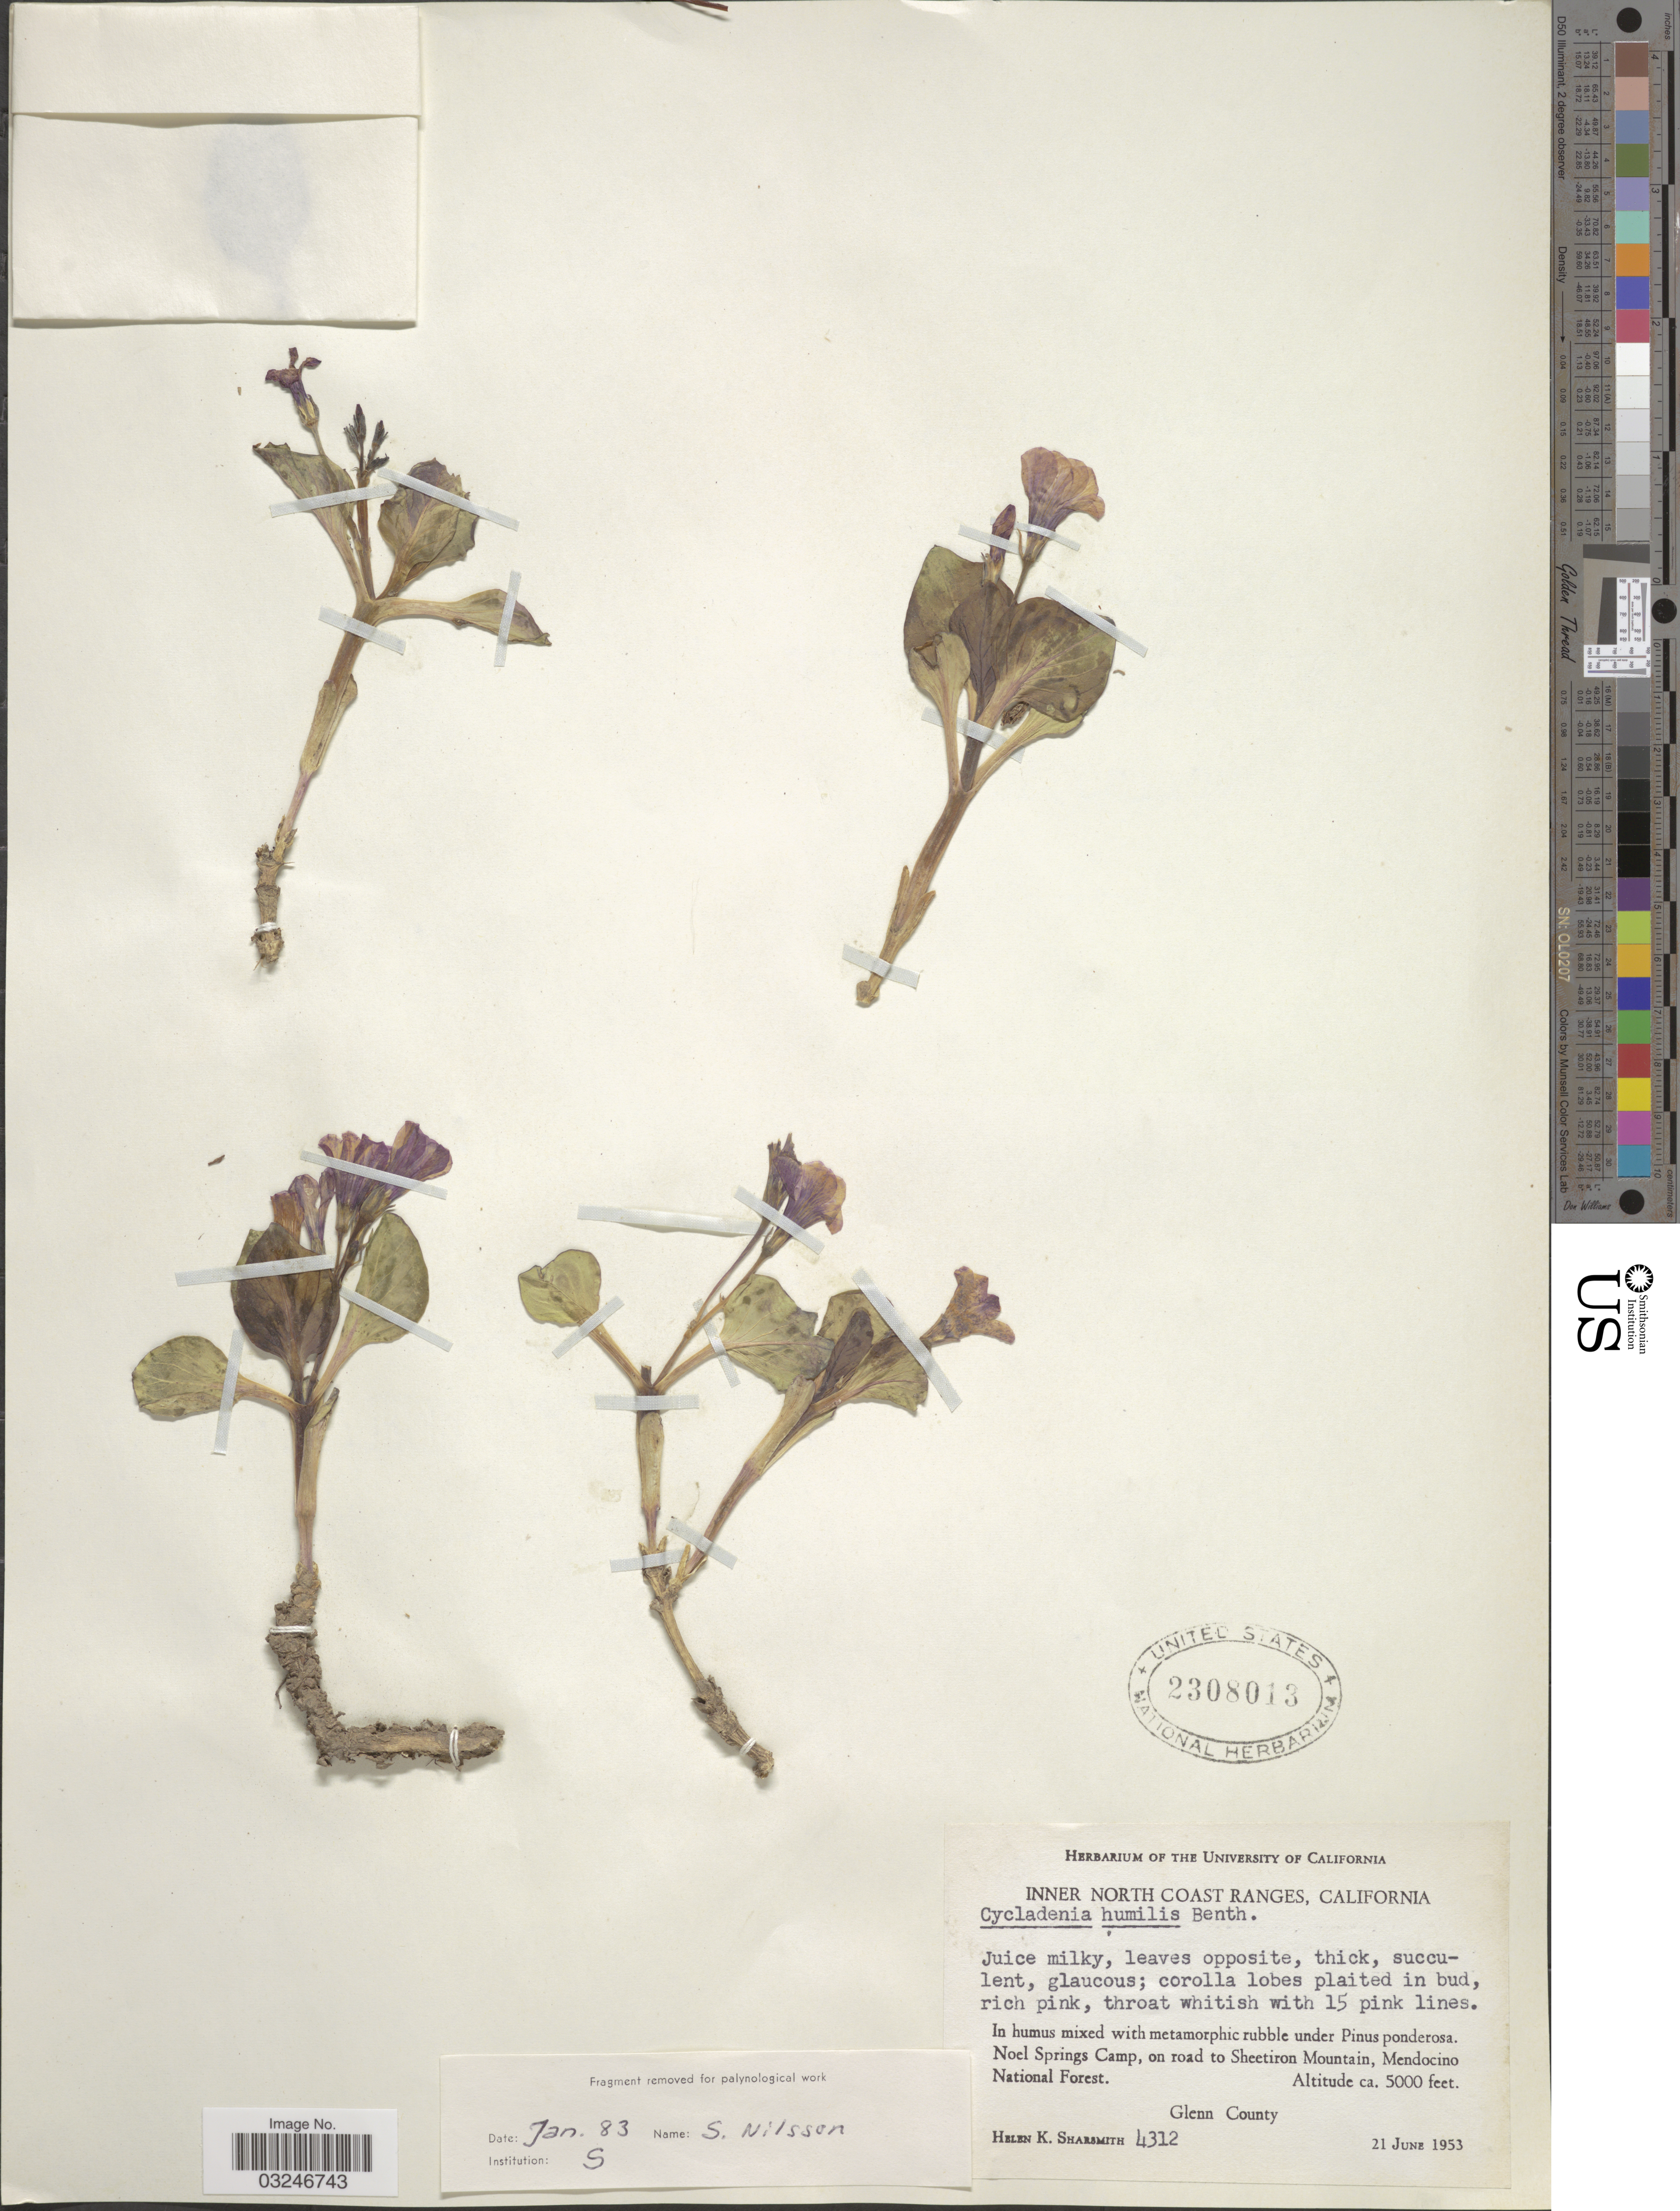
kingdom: Plantae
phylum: Tracheophyta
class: Magnoliopsida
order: Gentianales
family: Apocynaceae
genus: Cycladenia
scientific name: Cycladenia humilis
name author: Benth.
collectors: H. Sharsmith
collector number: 4312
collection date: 1953-06-21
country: United States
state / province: California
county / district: Glenn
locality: Inner North Coast Ranges. Noel Springs Camp, on road to Sheetiron Mountain, Mendocino National Forest, Glenn County.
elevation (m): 1524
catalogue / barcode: US 2308013